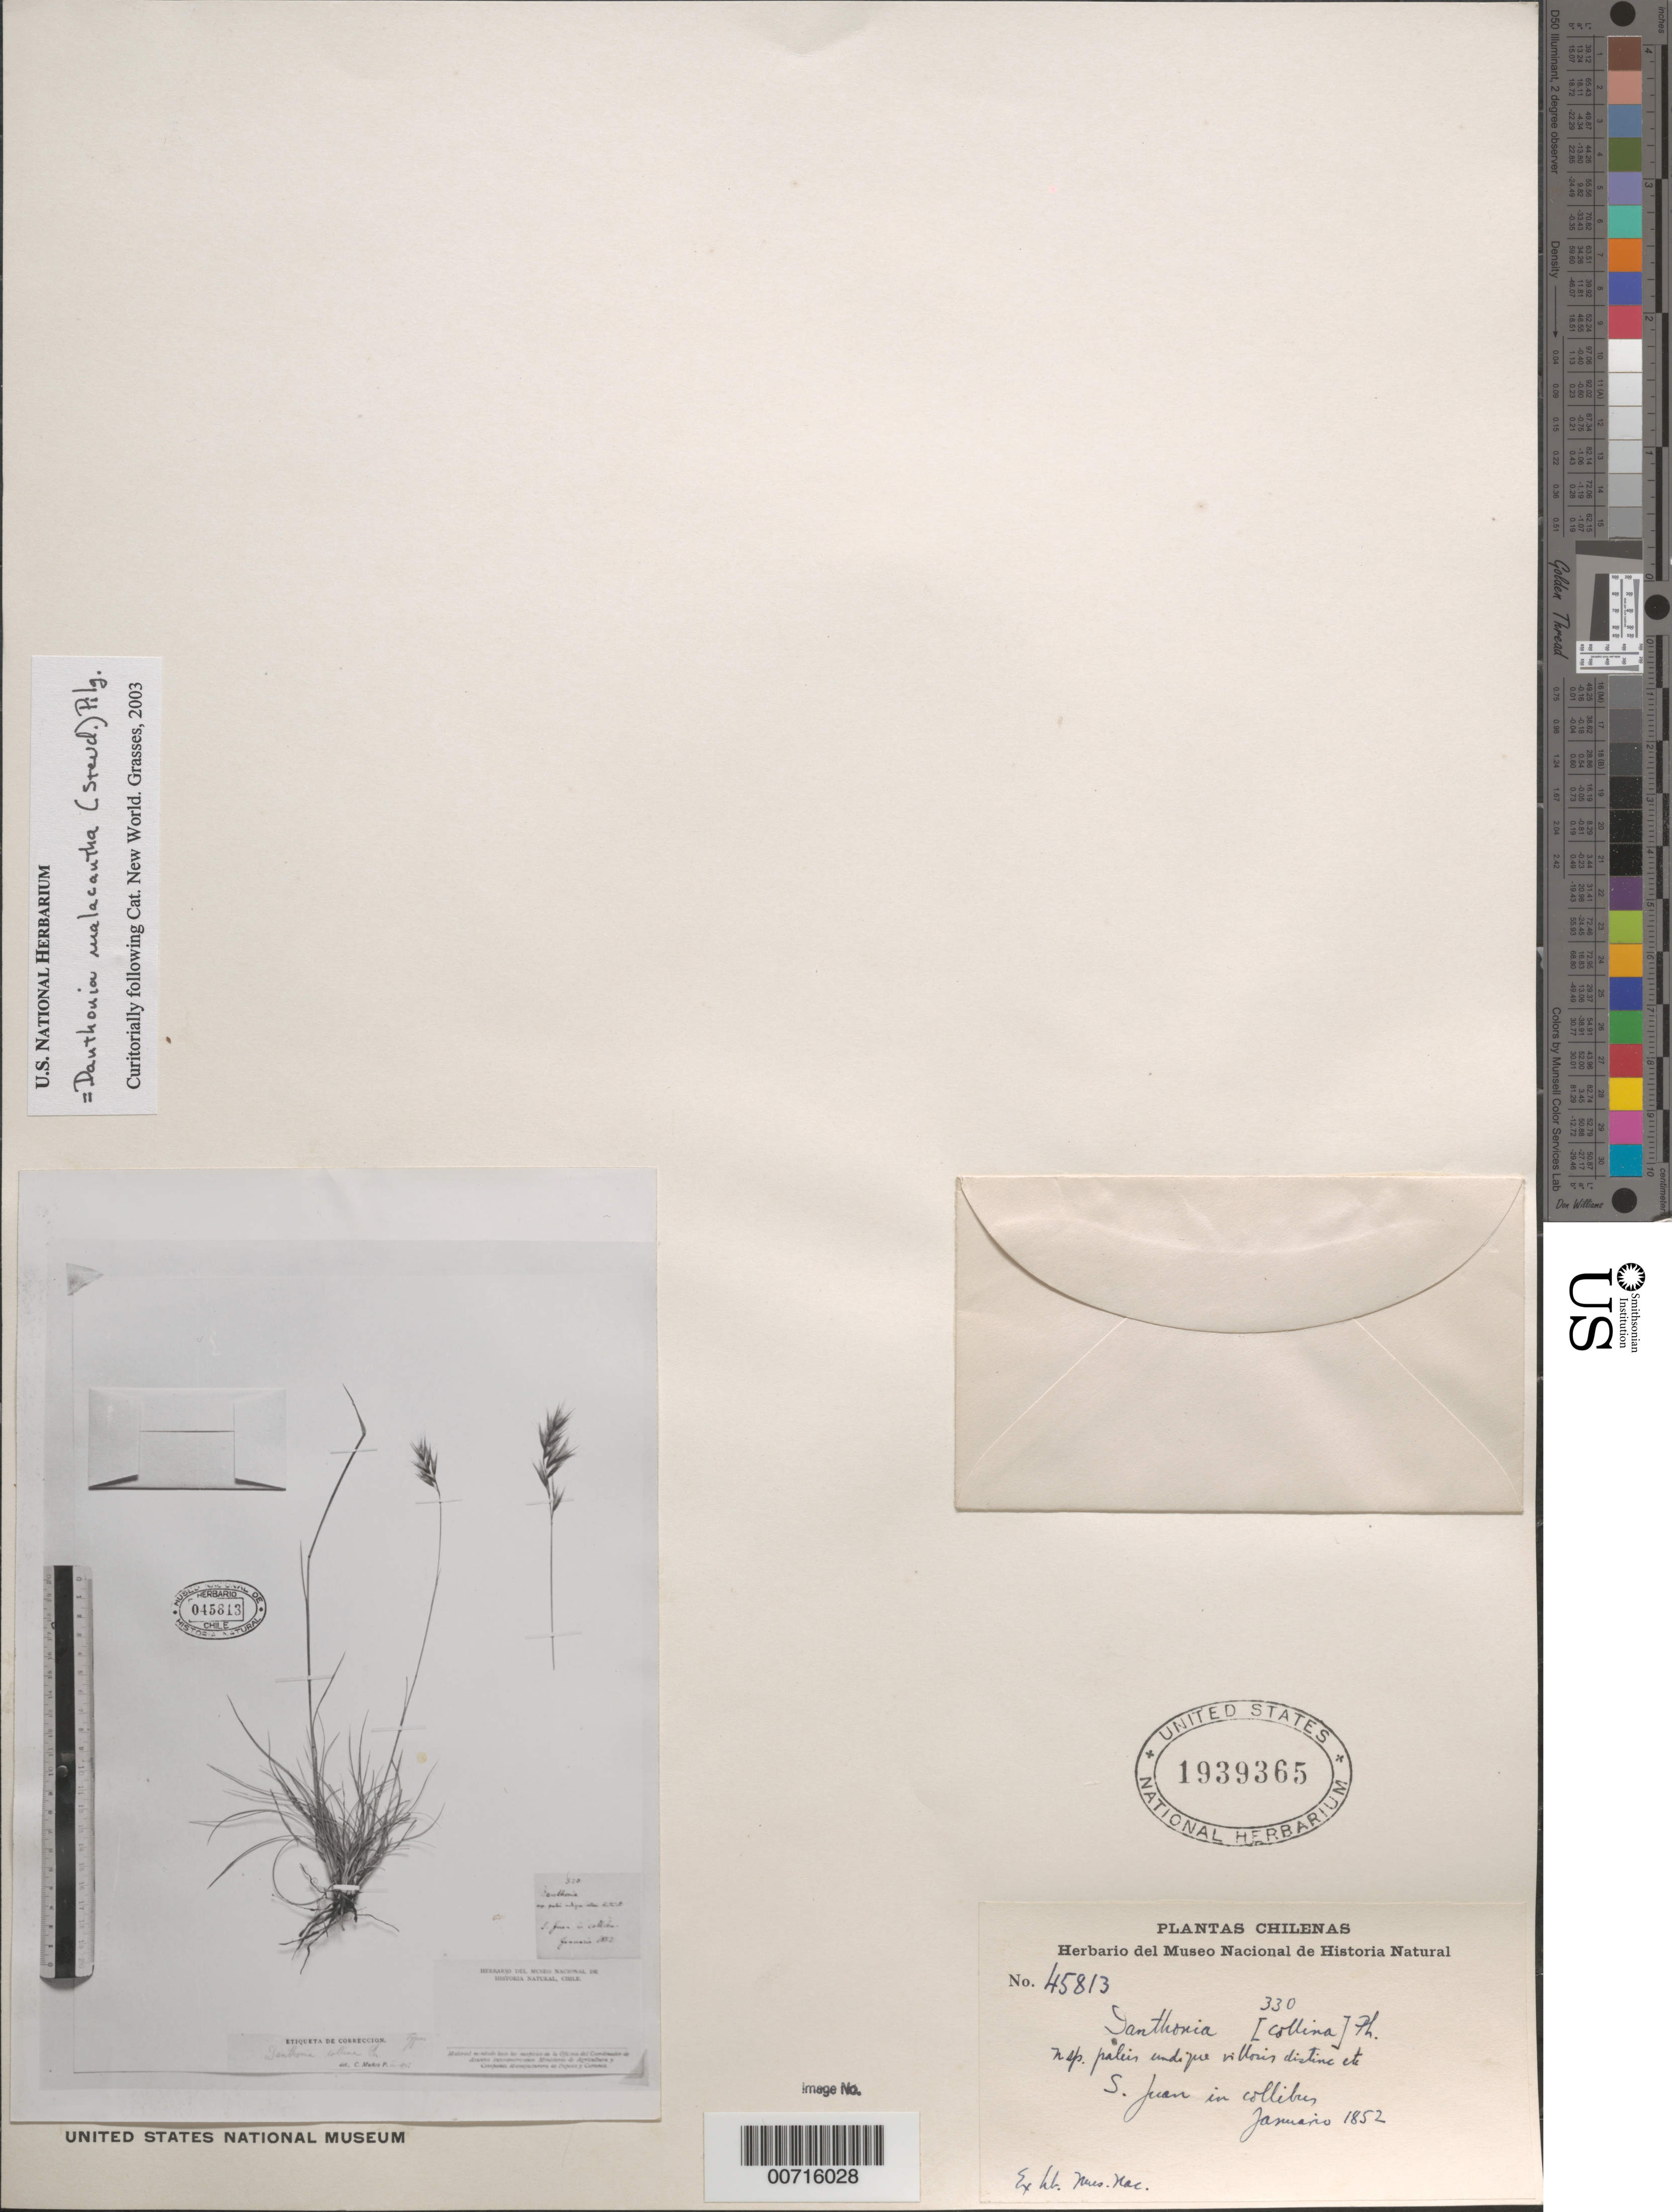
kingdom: Plantae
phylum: Tracheophyta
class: Liliopsida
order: Poales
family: Poaceae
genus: Danthonia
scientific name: Danthonia malacantha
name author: (Steud.) Pilg.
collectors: ex herb. Mus. Nac.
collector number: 45813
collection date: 1852-01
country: Chile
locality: Chilenas. S. Juan in collibus.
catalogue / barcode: US 1939365